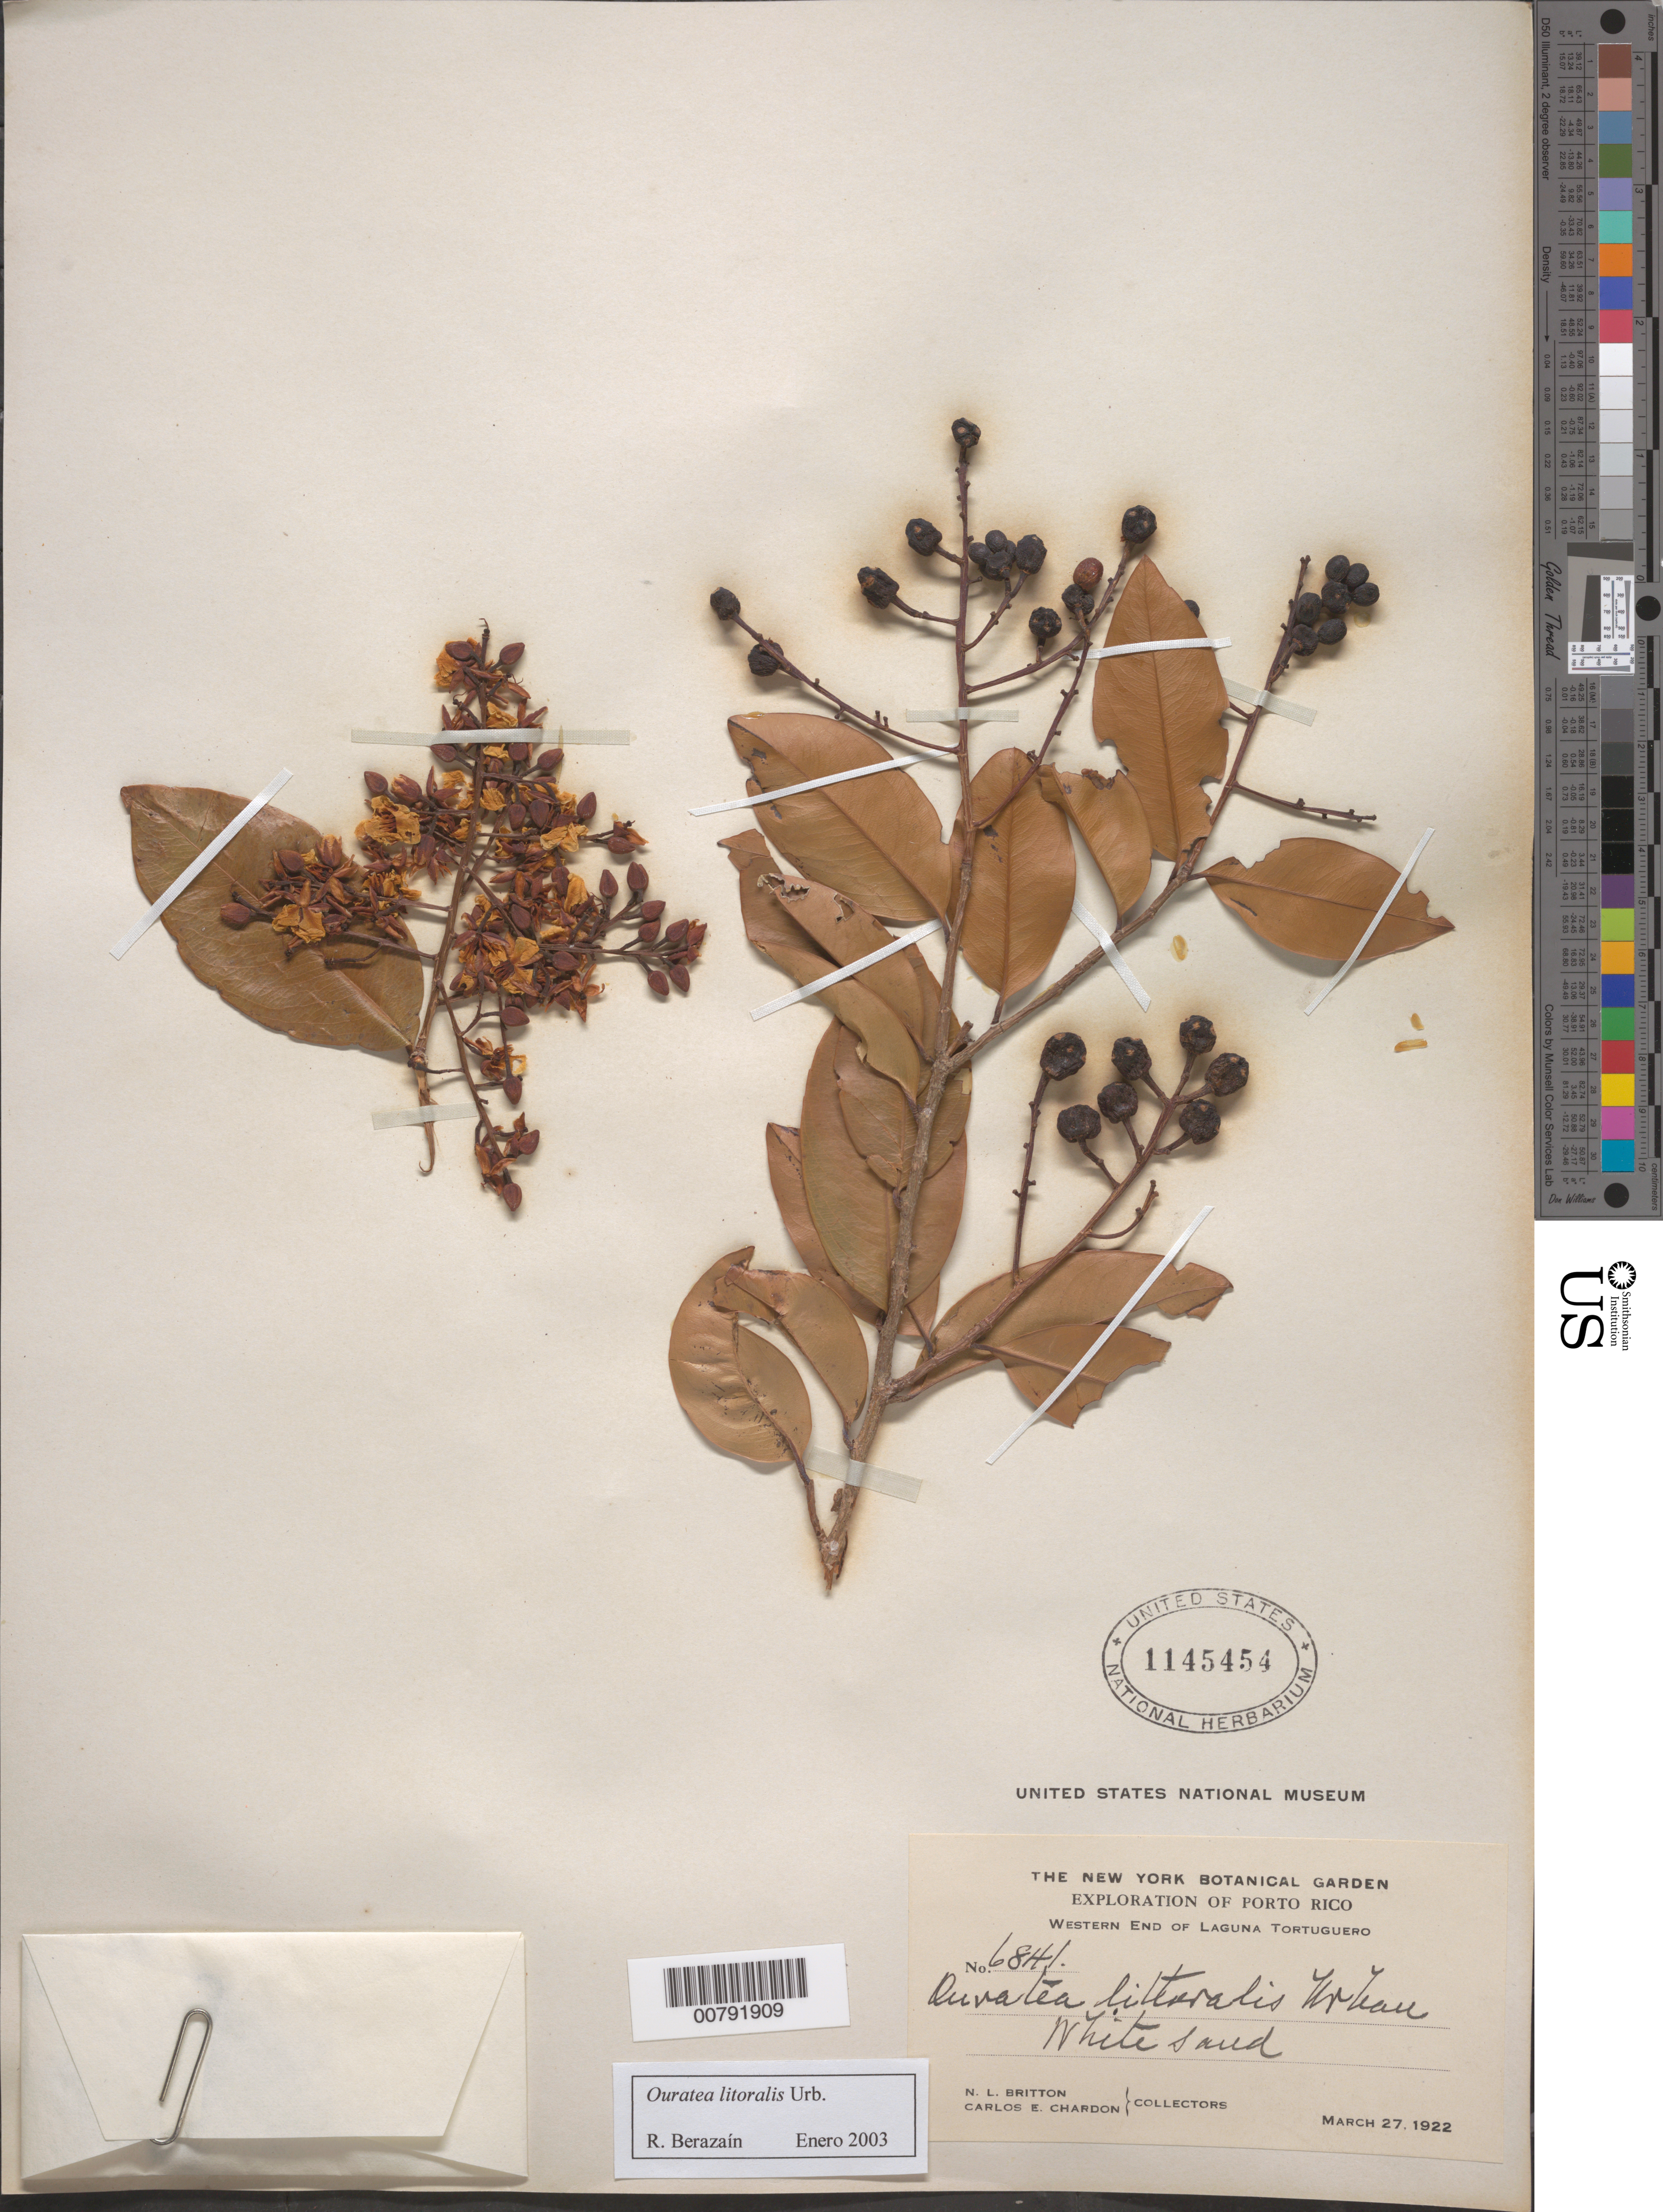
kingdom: Plantae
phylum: Tracheophyta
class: Magnoliopsida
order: Malpighiales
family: Ochnaceae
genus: Ouratea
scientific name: Ouratea littoralis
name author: Urb.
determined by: Berazaín, R.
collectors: N. Britton & C. E. Chardón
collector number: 6841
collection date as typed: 27 Mar 1922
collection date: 1922-03-27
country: Puerto Rico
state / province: Manatí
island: Puerto Rico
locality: Laguna Tortuguero, W end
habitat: White sand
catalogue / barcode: US 1145454